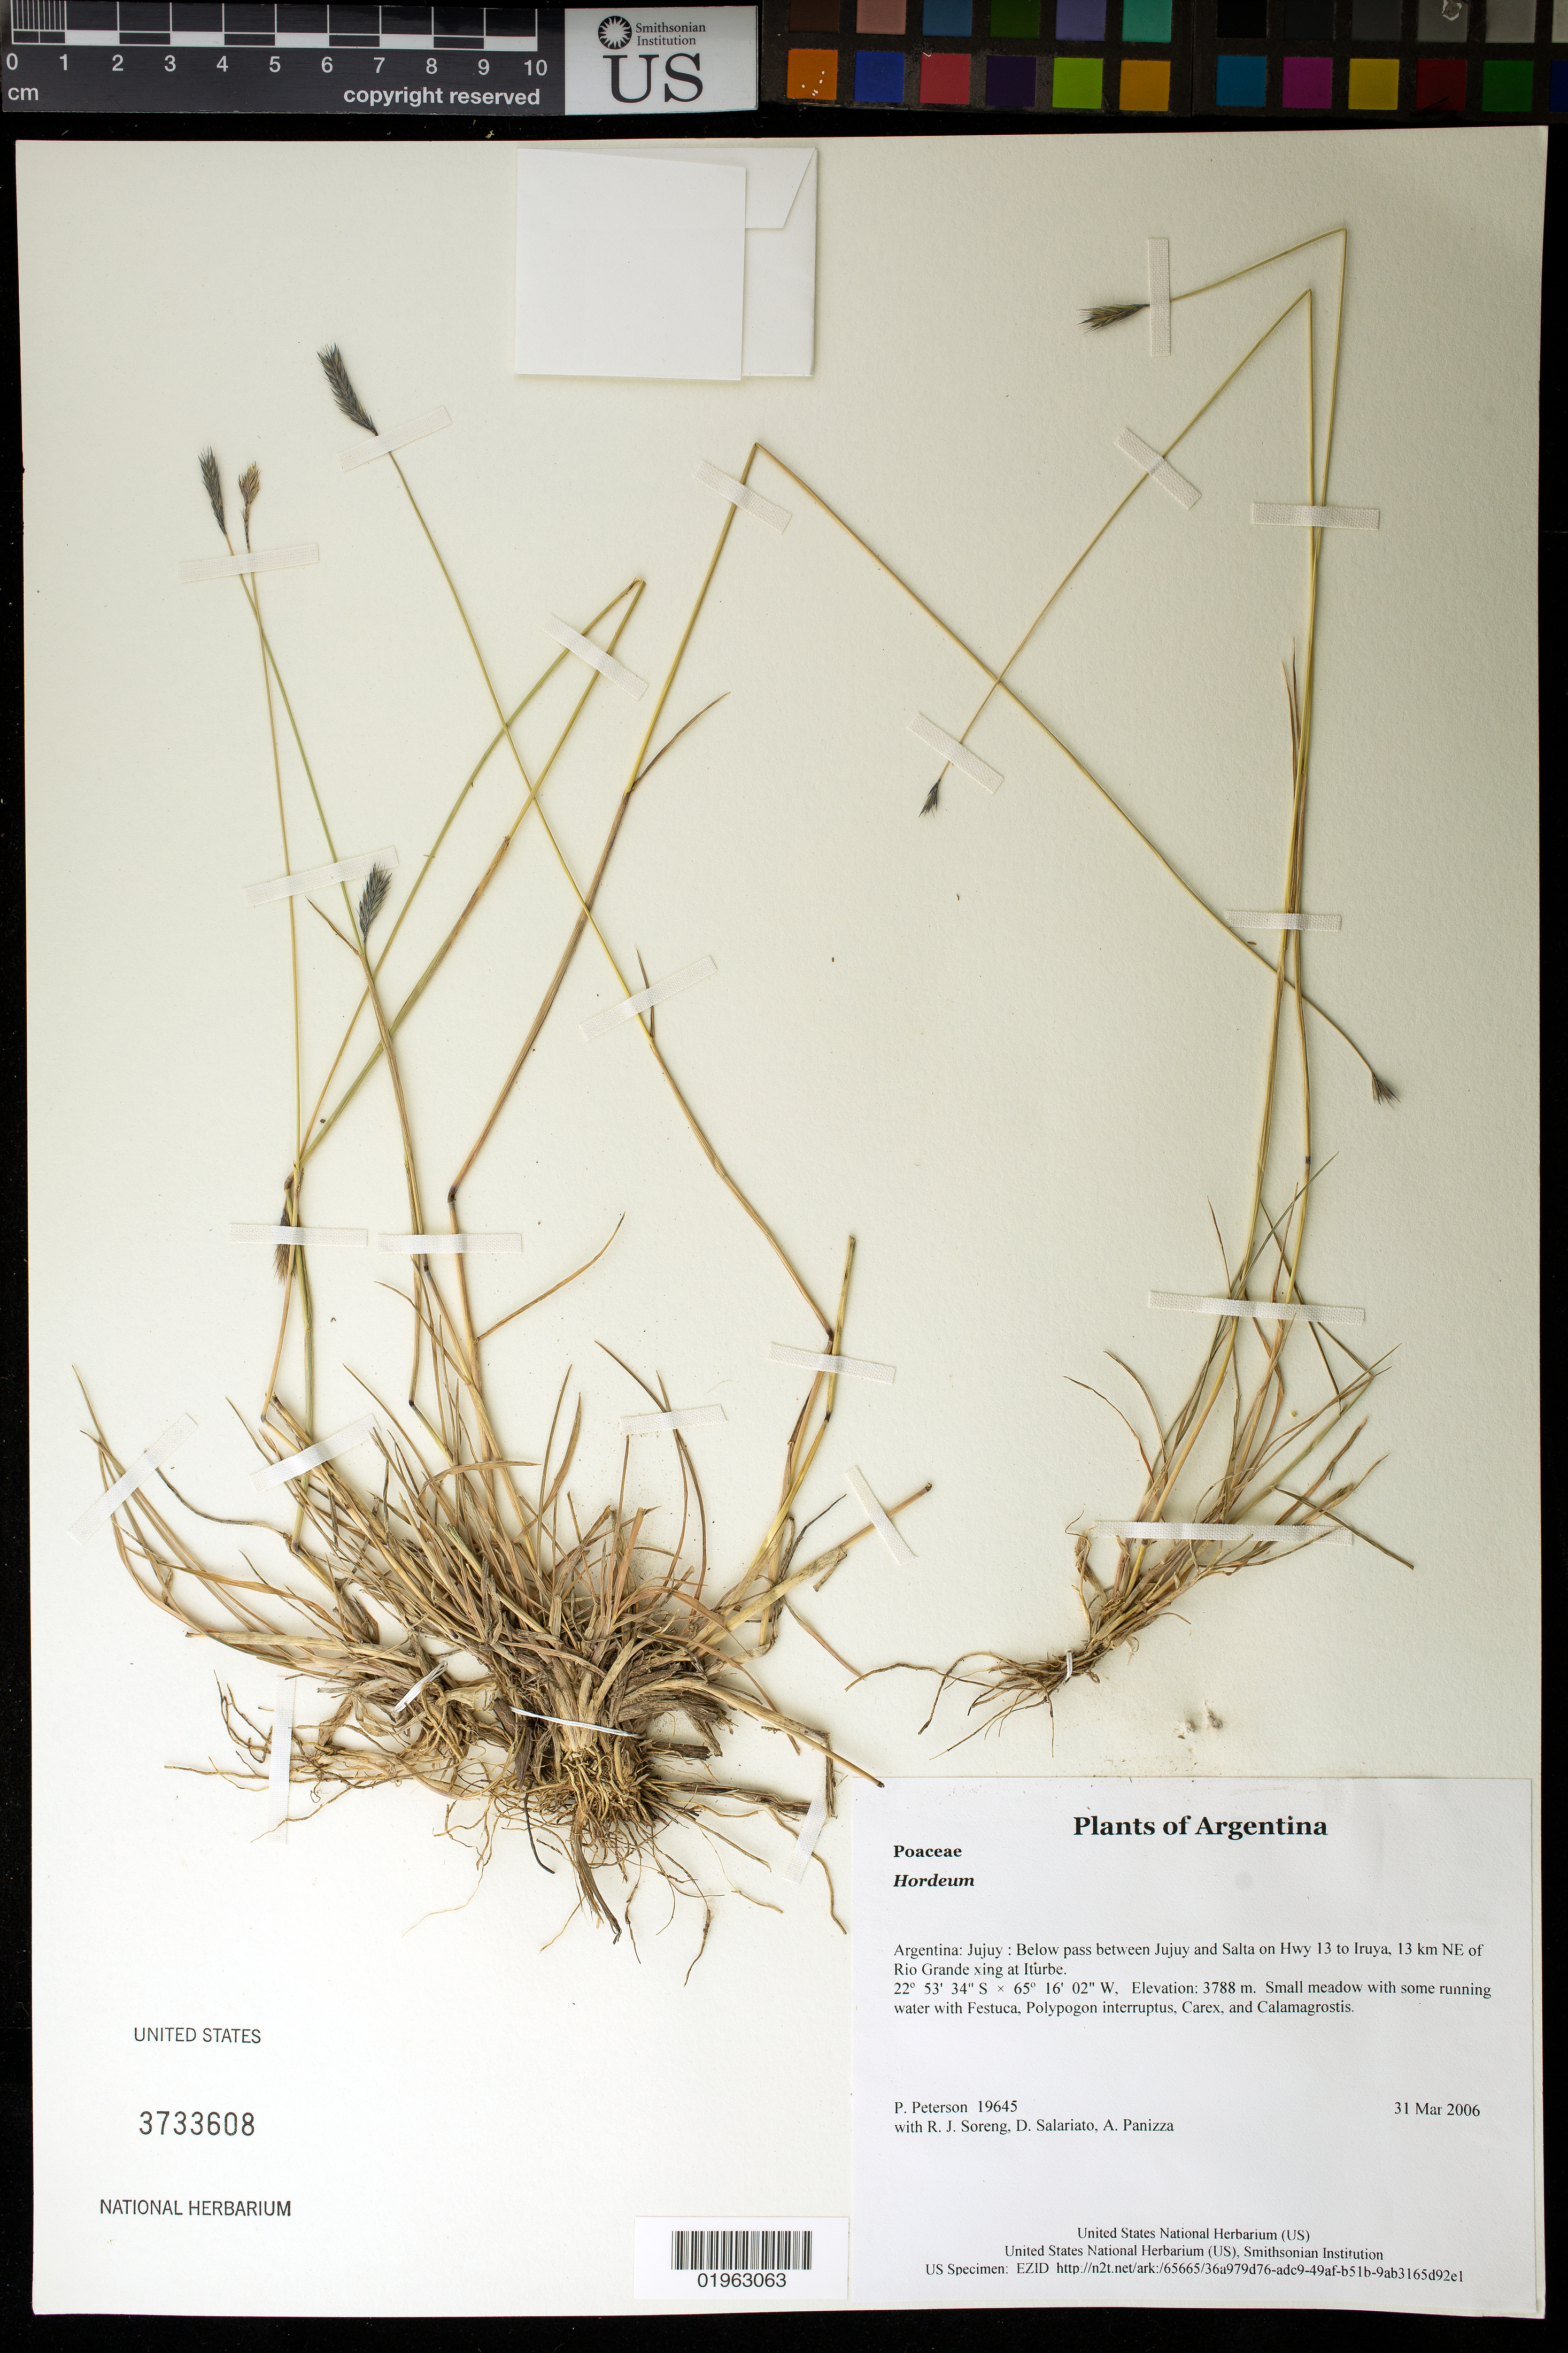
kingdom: Plantae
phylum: Tracheophyta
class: Liliopsida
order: Poales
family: Poaceae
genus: Hordeum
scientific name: Hordeum sp.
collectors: P. M. Peterson, R. J. Soreng, D. Salariato & A. Panizza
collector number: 19645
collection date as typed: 31 Mar 2006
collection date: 2006-03-31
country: Argentina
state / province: Jujuy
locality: Below pass between Jujuy and Salta on Hwy 13 to Iruya, 13 km NE of Rio Grande xing at Iturbe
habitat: Small meadow with some running water with Festuca, Polypogon interruptus, Carex, and Calamagrostis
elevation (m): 3788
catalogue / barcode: US 3733608